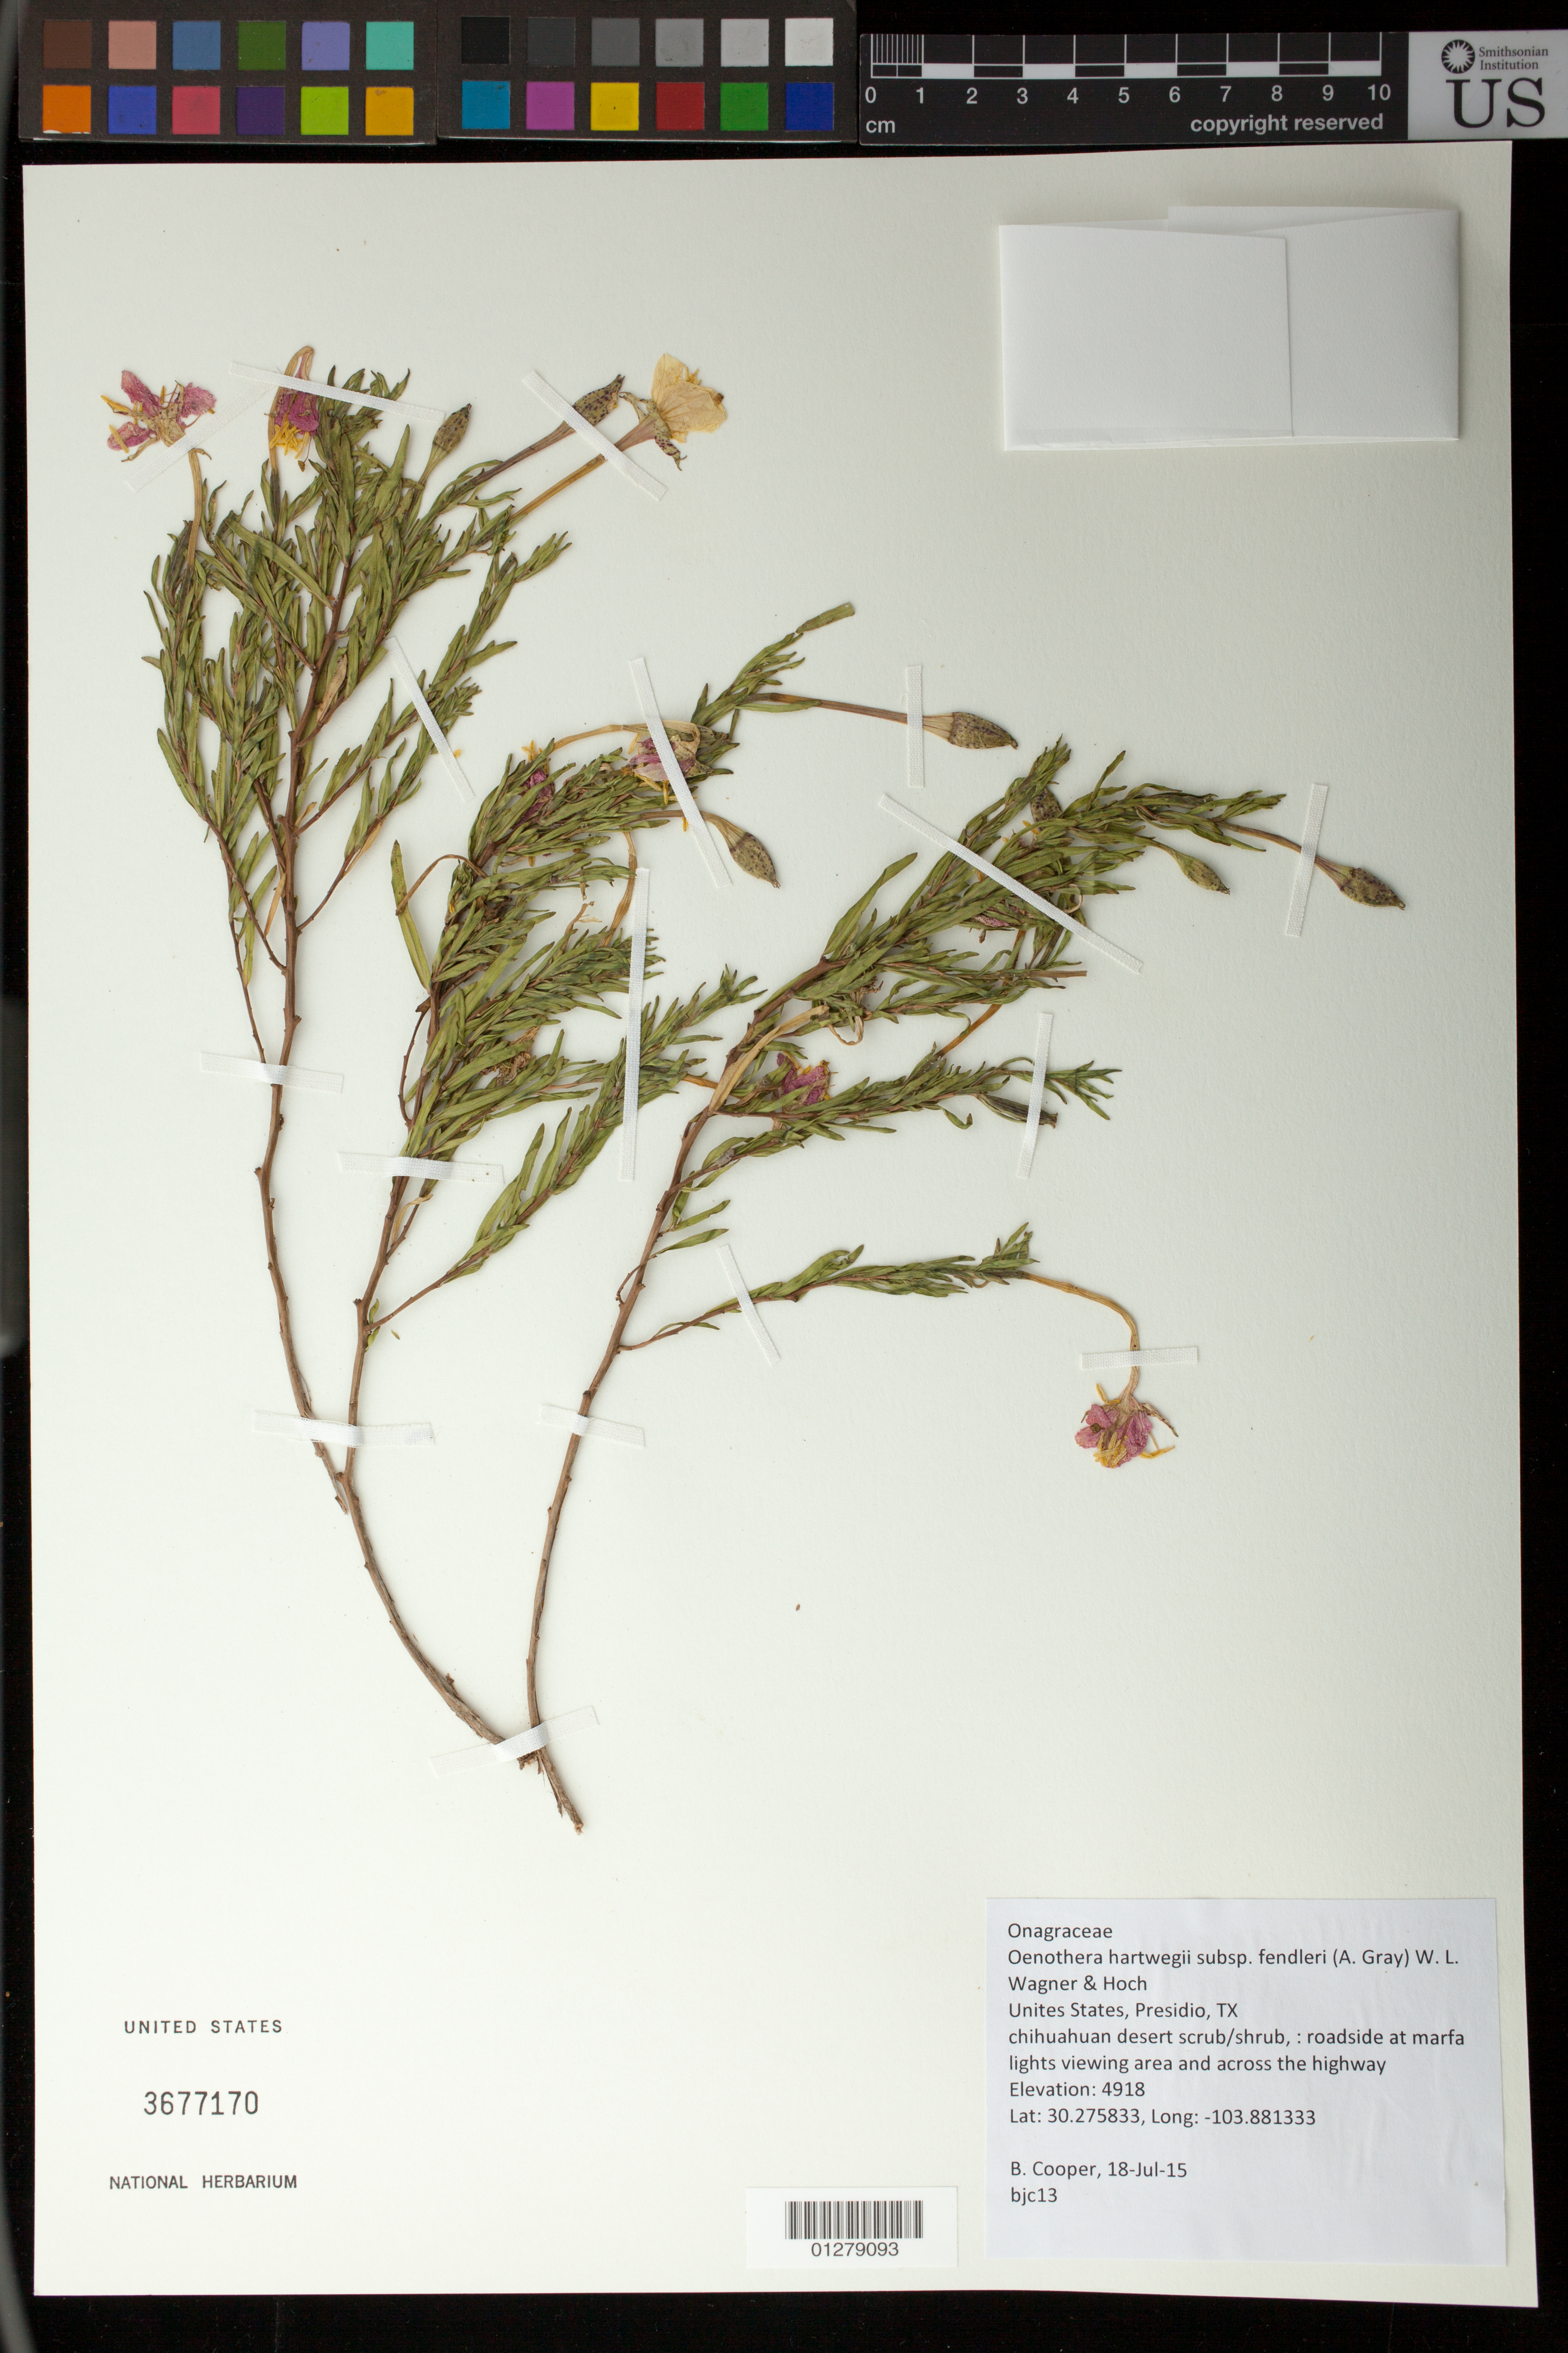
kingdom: Plantae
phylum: Tracheophyta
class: Magnoliopsida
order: Myrtales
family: Onagraceae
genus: Oenothera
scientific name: Oenothera hartwegii subsp. fendleri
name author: (A. Gray) W.L. Wagner & Hoch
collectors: B. J. Cooper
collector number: BJC 13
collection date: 2015-07-18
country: United States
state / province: Texas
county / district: Presidio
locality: Roadside at Marfa lights viewing area and across the highway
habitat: Chihuahuan desert scrub/shrub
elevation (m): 4918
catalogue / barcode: US 3677170